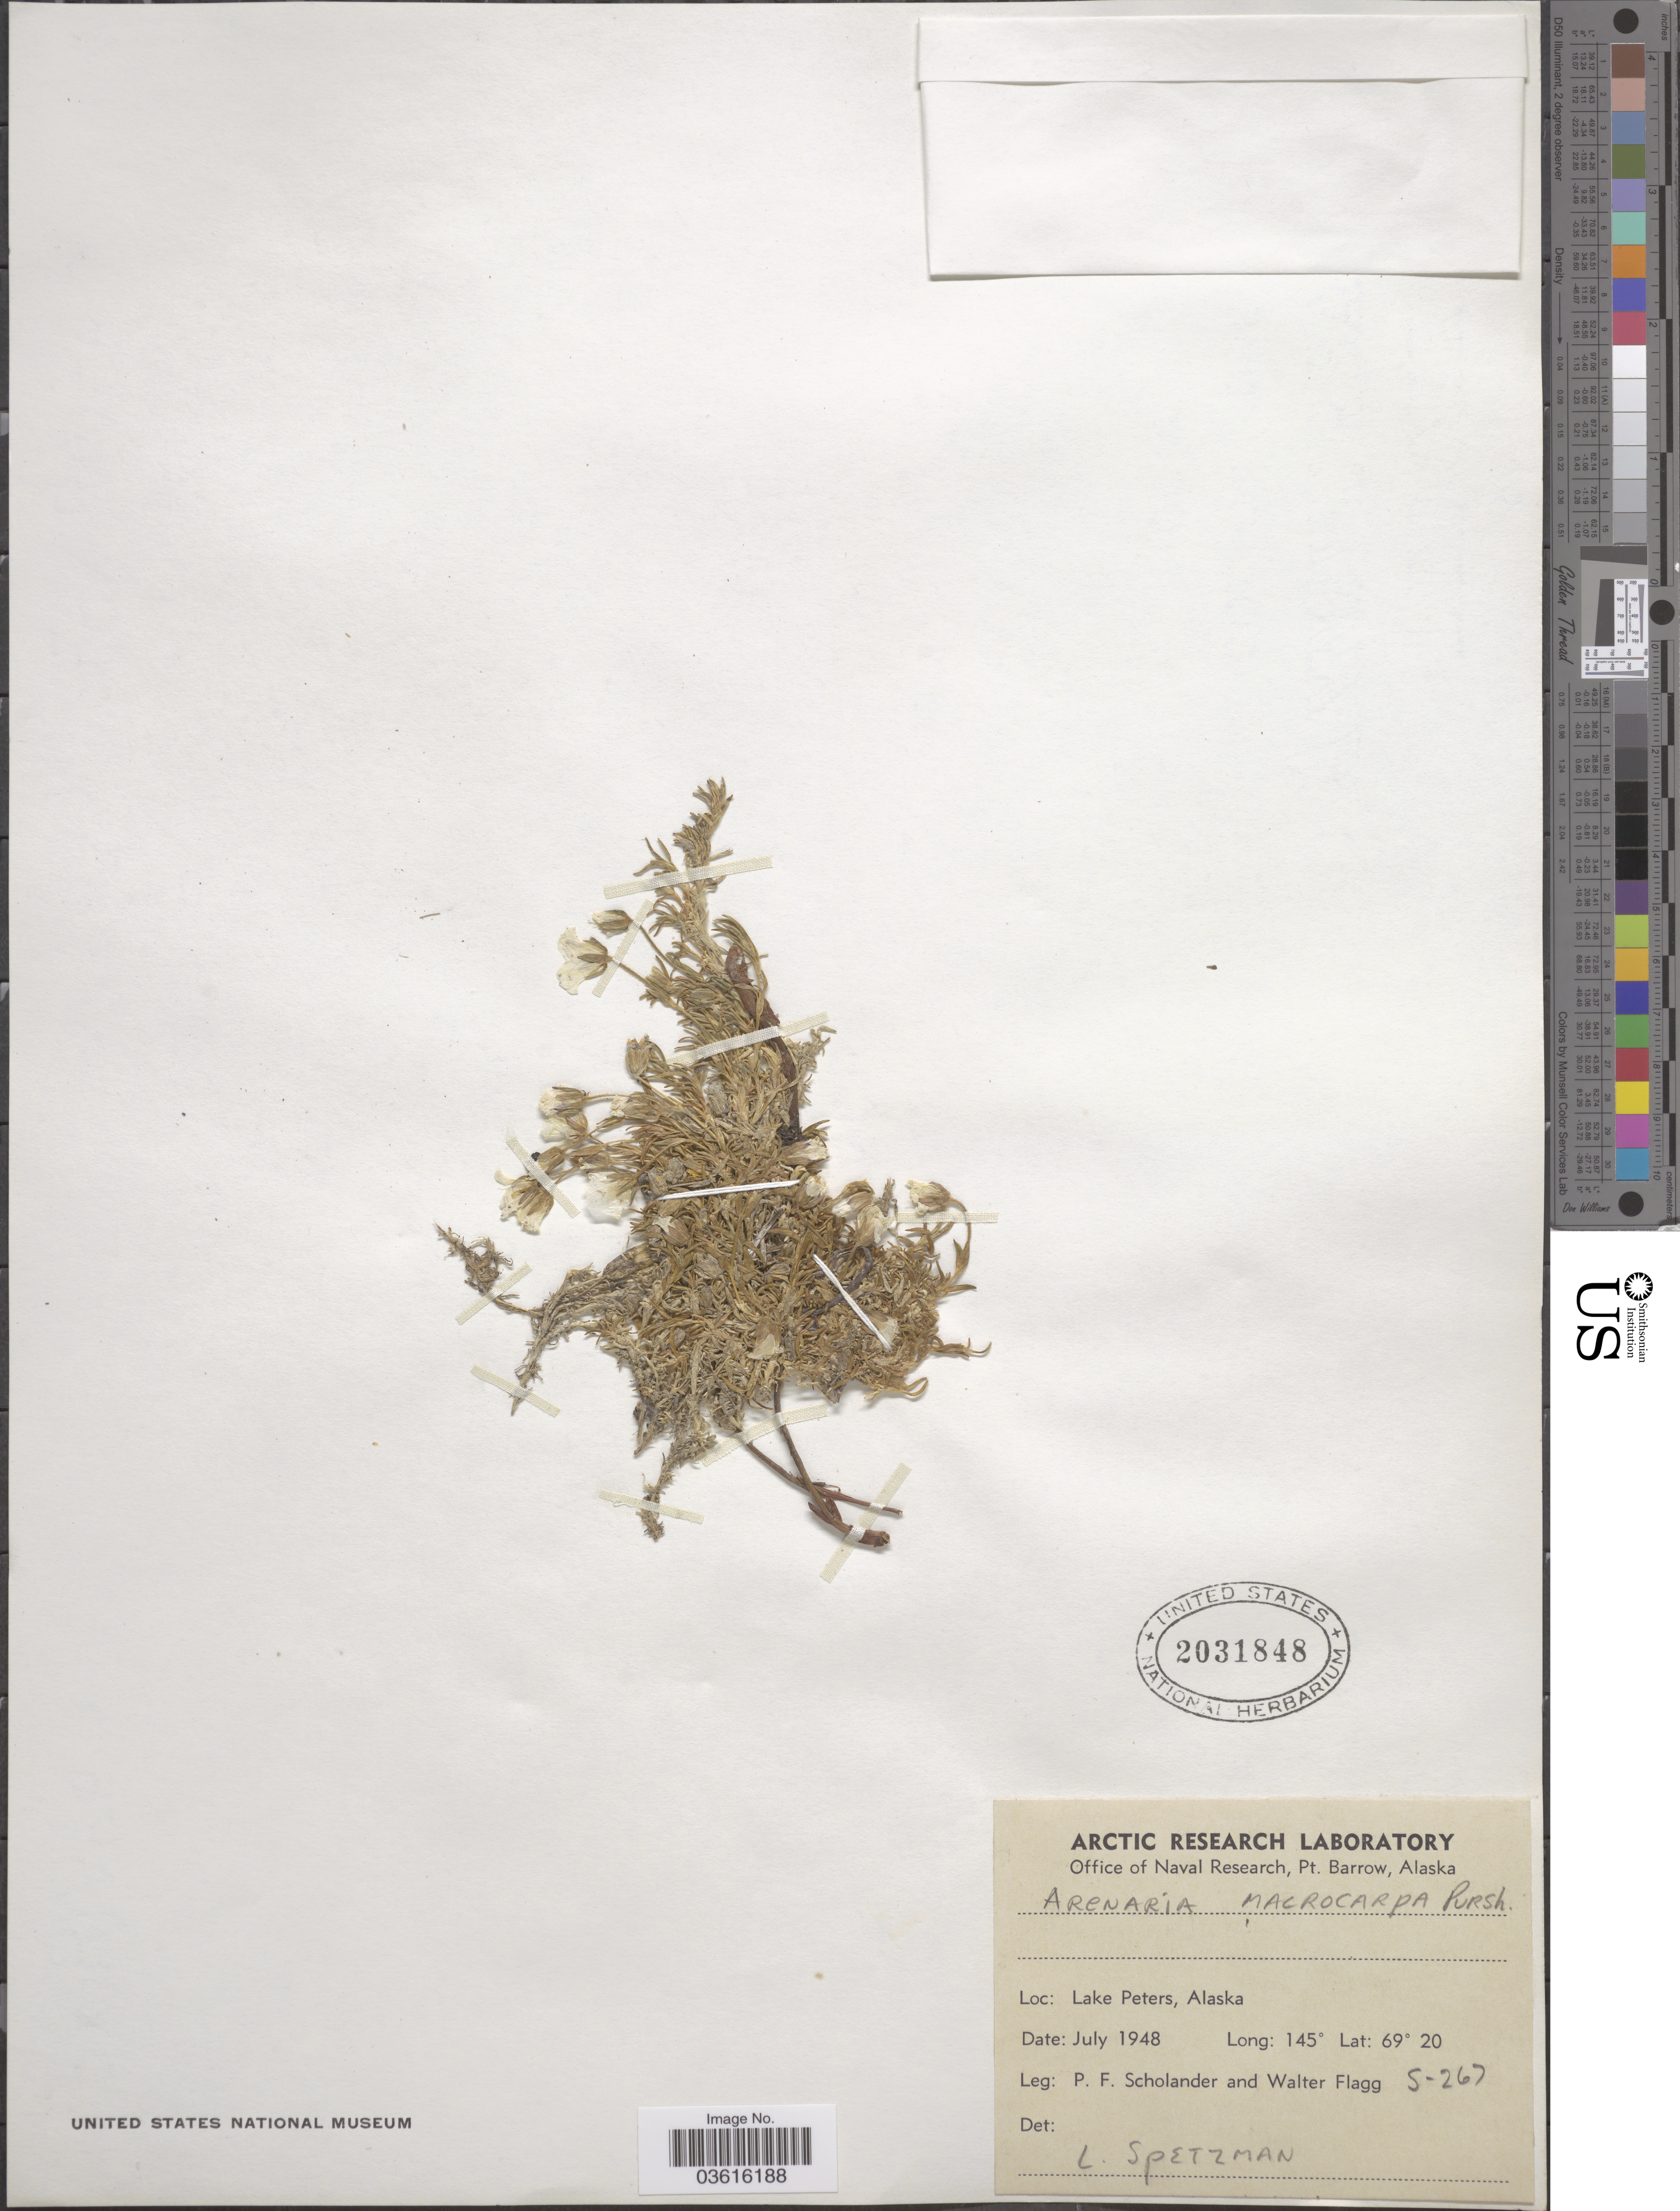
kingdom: Plantae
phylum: Tracheophyta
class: Magnoliopsida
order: Caryophyllales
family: Caryophyllaceae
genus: Pseudocherleria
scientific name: Pseudocherleria macrocarpa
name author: (Pursh) Dillenb. & Kadereit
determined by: U.S. National Herbarium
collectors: P. Scholander & W. Flagg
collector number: S-267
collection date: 1948-07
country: United States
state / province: Alaska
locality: Lake Peters.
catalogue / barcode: US 2031848